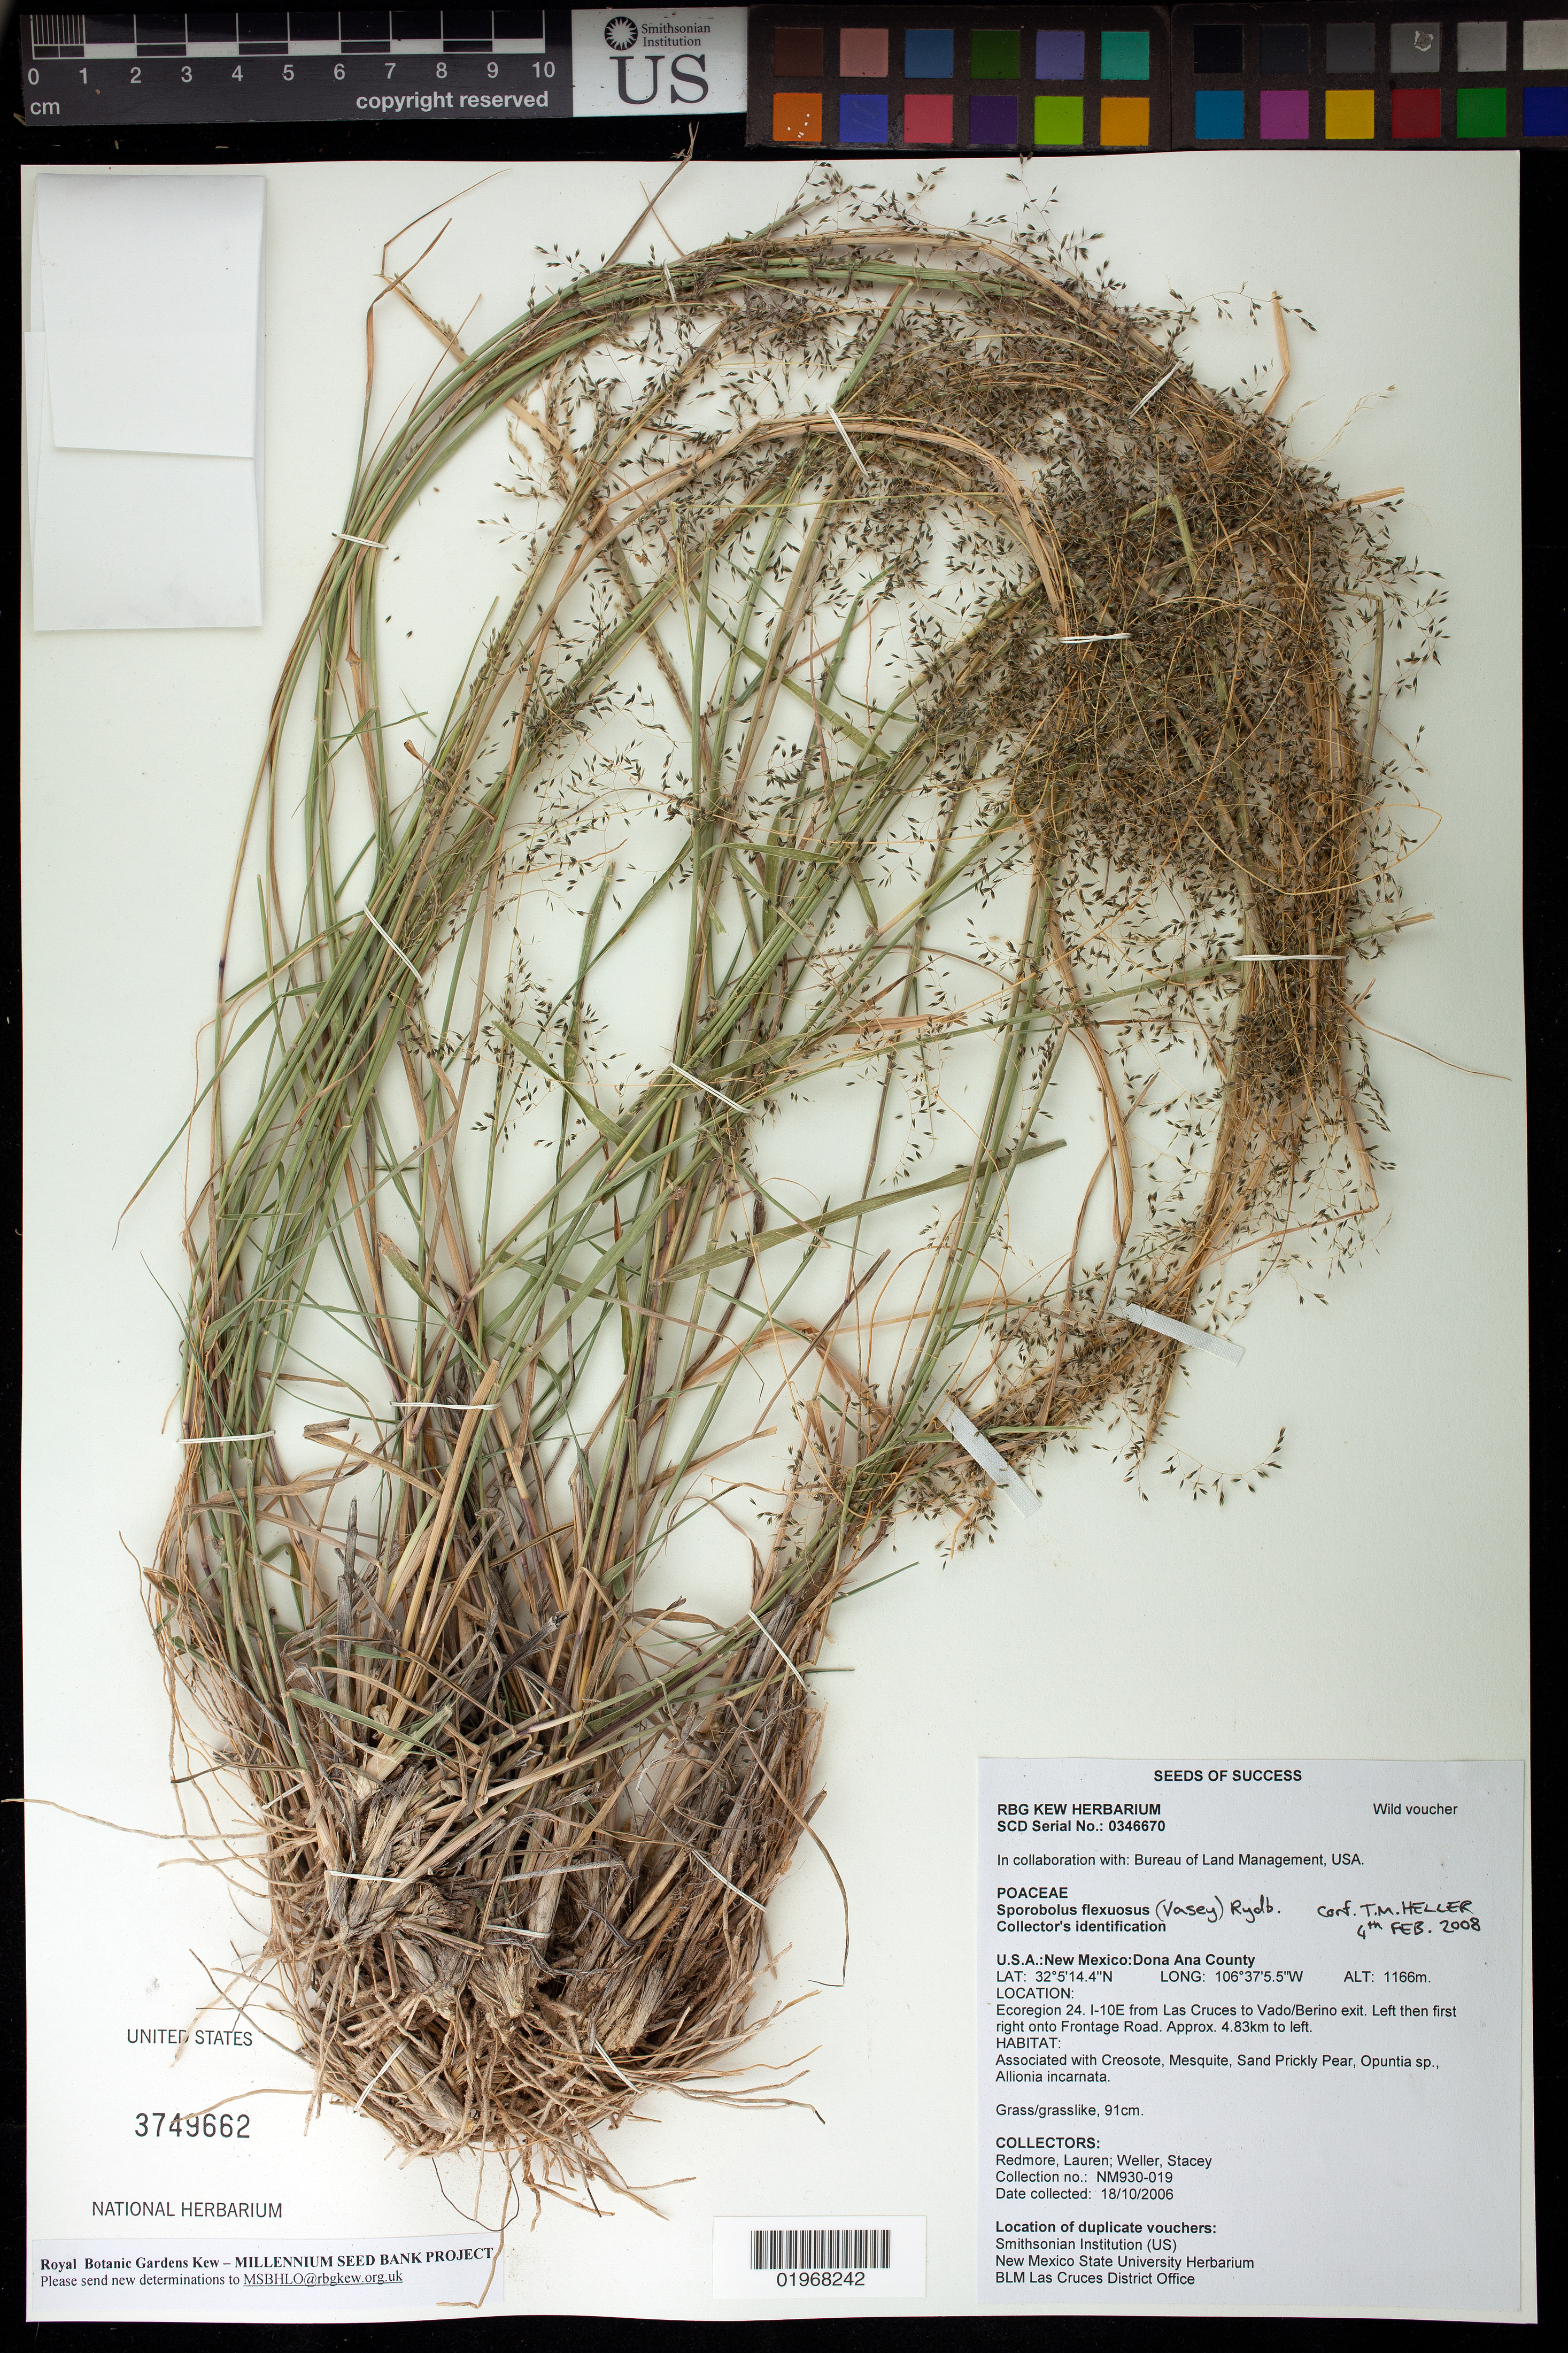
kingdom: Plantae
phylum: Tracheophyta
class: Liliopsida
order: Poales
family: Poaceae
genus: Sporobolus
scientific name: Sporobolus flexuosus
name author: (Thurb.) Rydb.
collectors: L. Redmore & S. Weller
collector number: NM930-019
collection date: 2006-10-18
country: United States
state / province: New Mexico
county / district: Dona Ana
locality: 1-10E from Las Cruces to Vado/Berino exit, first right onto Frontage Rd, 8.43 km to left.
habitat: With Creosote, Mesquite, Sand Prickly Pear, Opuntia sp.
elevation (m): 1166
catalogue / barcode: US 3749662